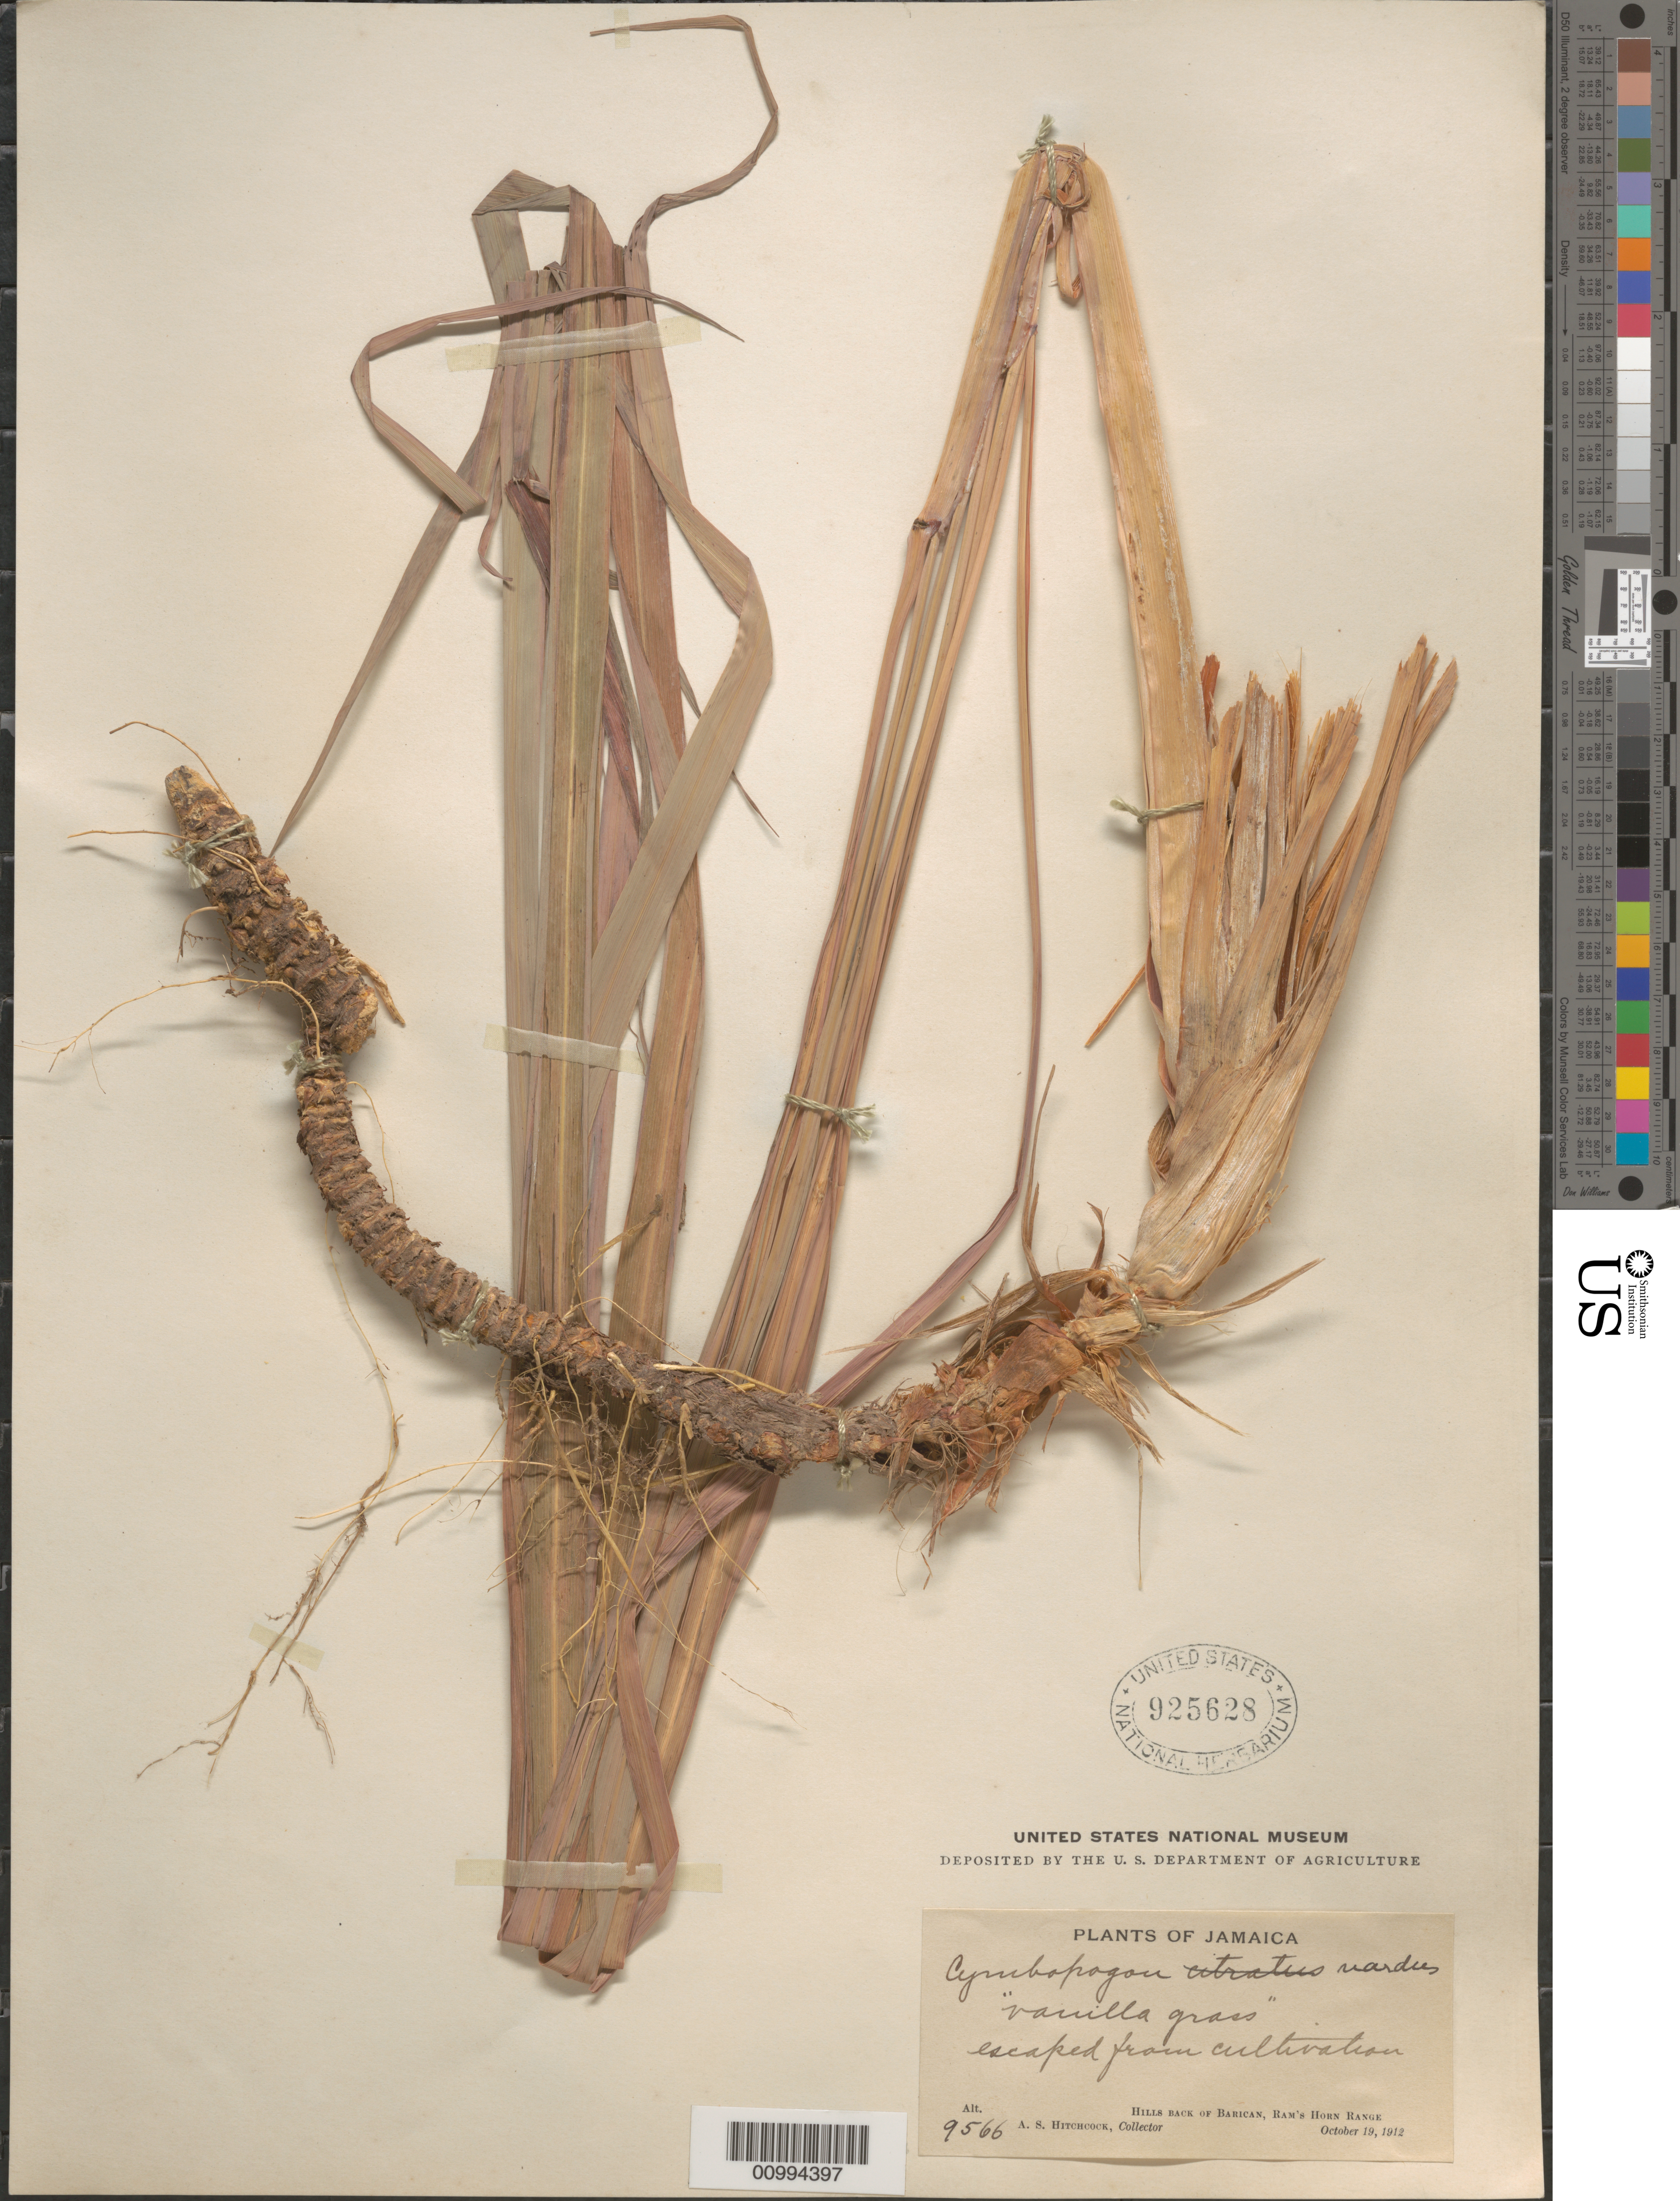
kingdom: Plantae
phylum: Tracheophyta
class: Liliopsida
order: Poales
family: Poaceae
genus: Cymbopogon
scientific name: Cymbopogon nardus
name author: (L.) Rendle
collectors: A. S. Hitchcock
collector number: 9566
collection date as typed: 19 Oct 1912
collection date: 1912-10-19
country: Jamaica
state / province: Saint Andrew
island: Jamaica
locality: Barbican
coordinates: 0 N, 0 E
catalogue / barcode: US 925628